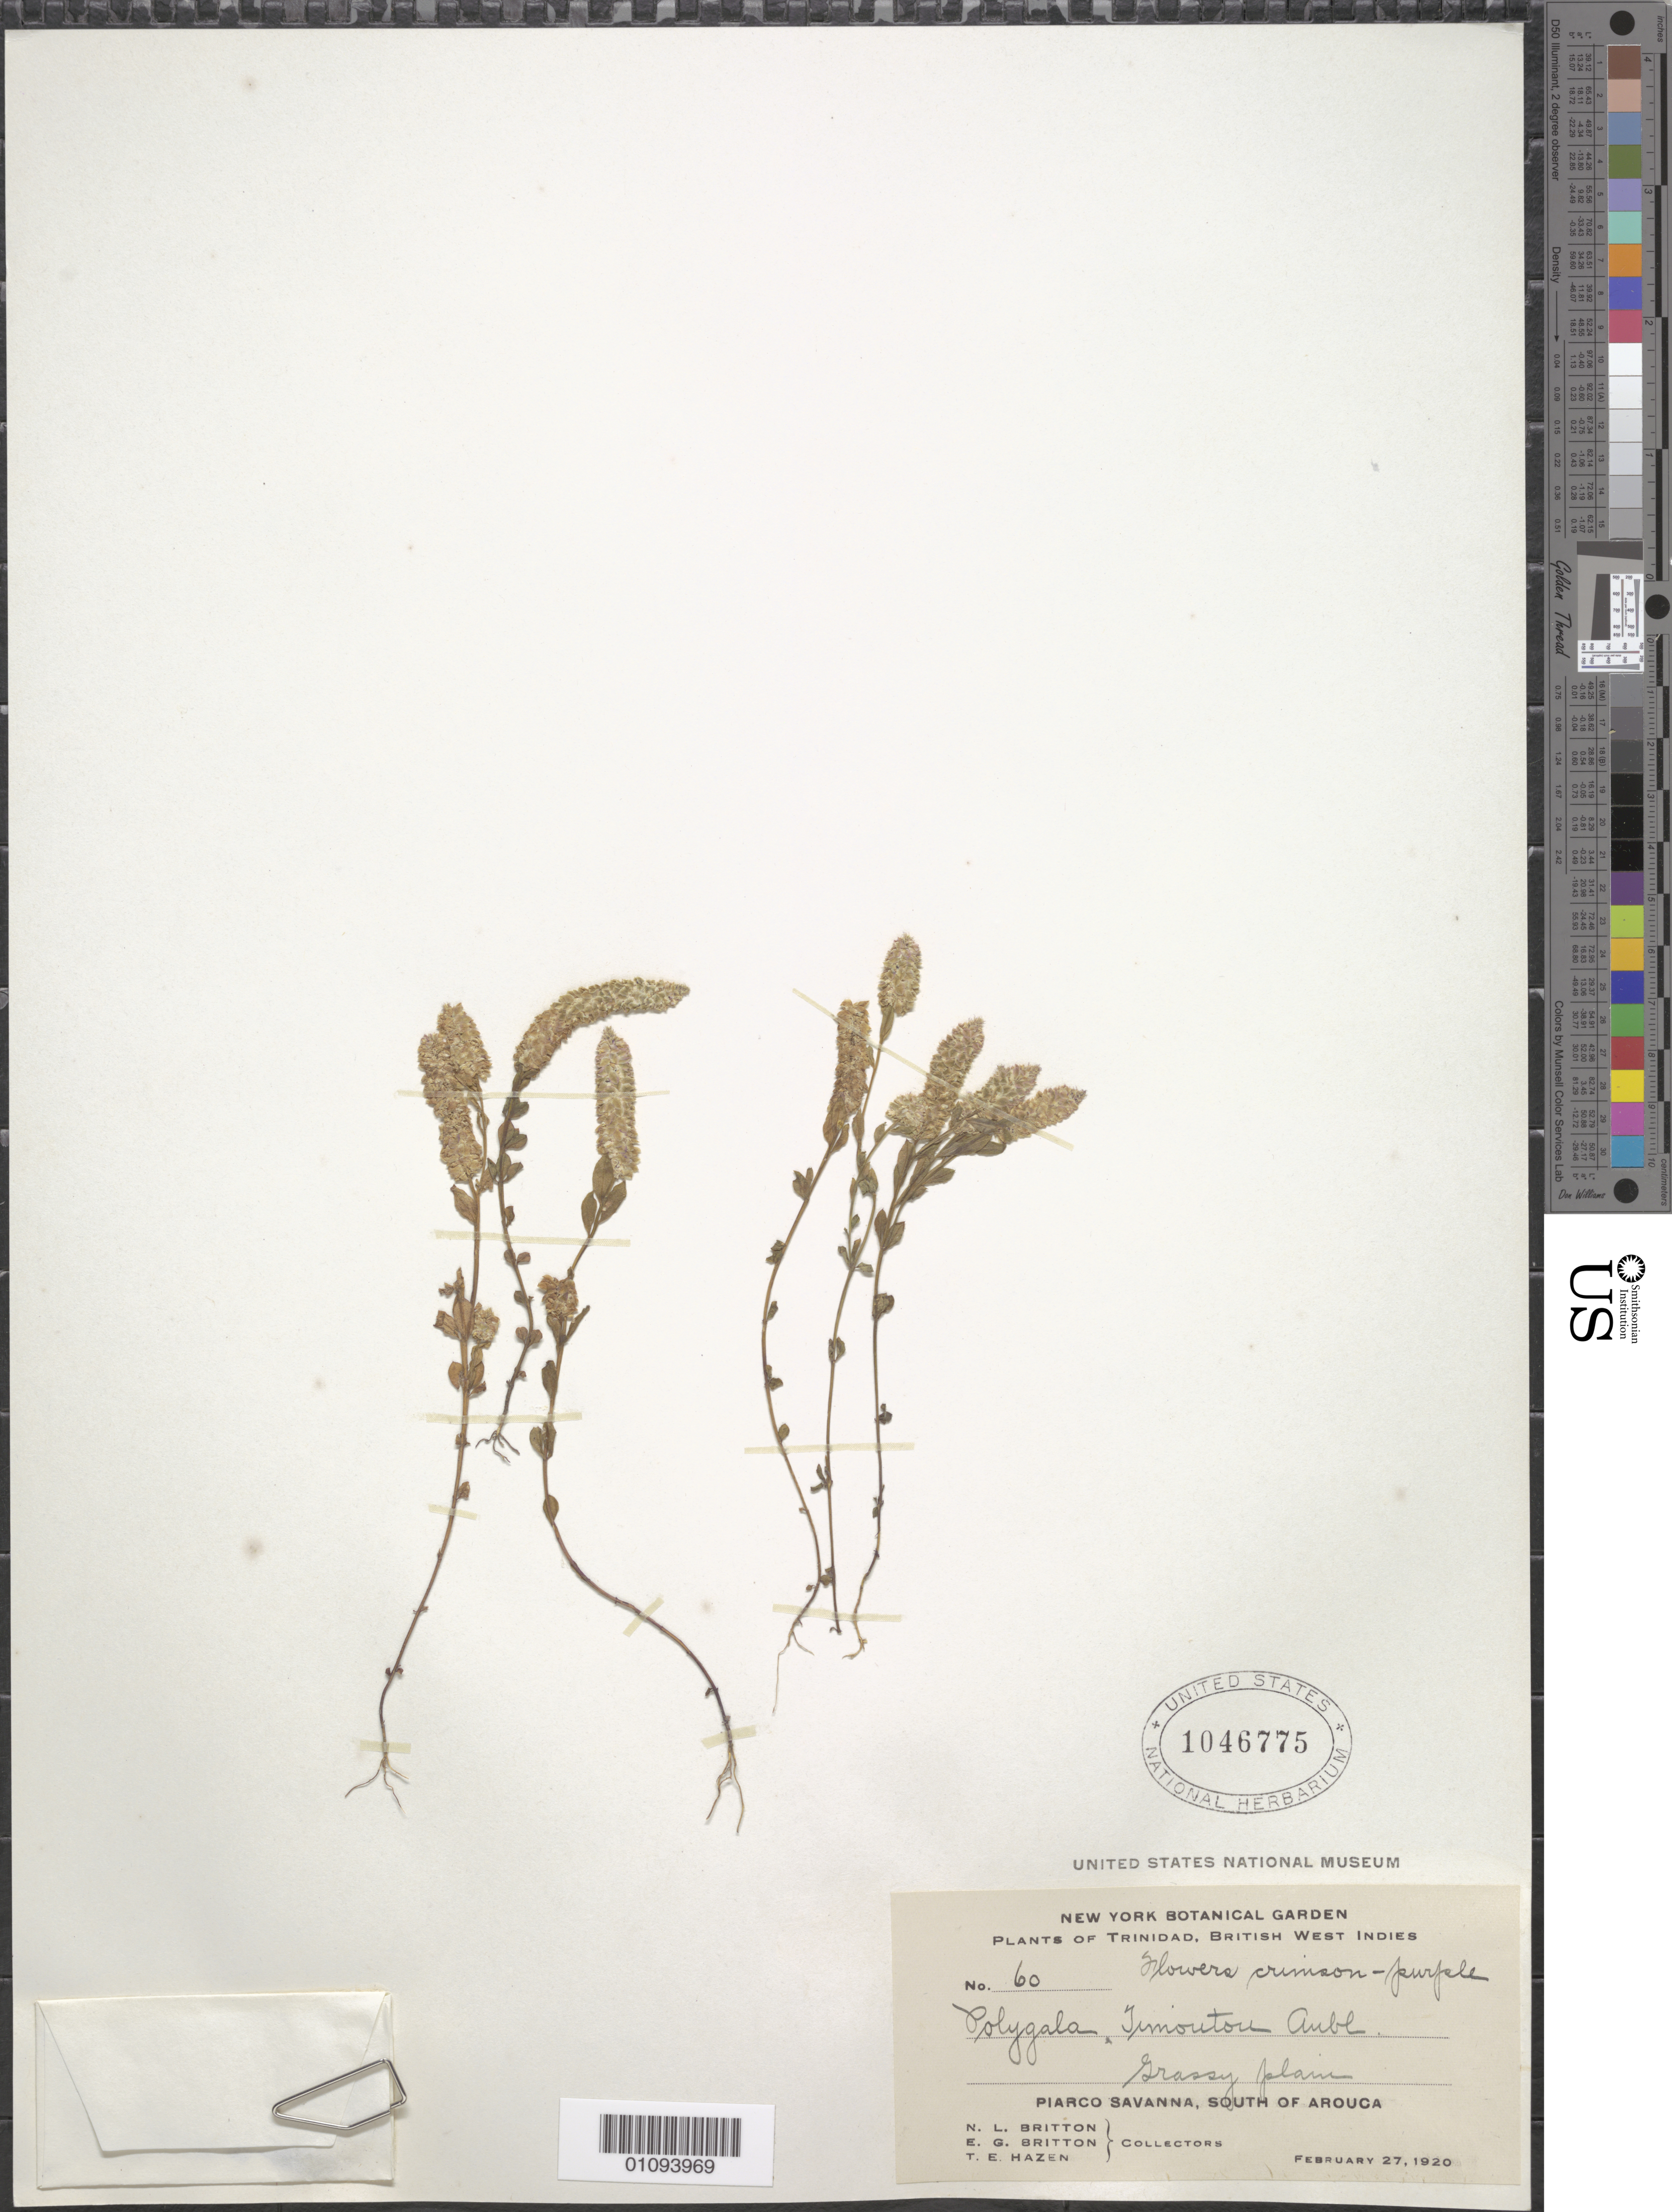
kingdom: Plantae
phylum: Tracheophyta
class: Magnoliopsida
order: Fabales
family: Polygalaceae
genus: Polygala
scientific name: Polygala timoutou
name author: Aubl.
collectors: N. Britton, E. G. Britton & T. E. Hazen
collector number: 60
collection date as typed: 27 Feb 1920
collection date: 1920-02-27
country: Trinidad and Tobago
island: Trinidad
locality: Piarco Savanna, S of Arouca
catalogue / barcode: US 1046775